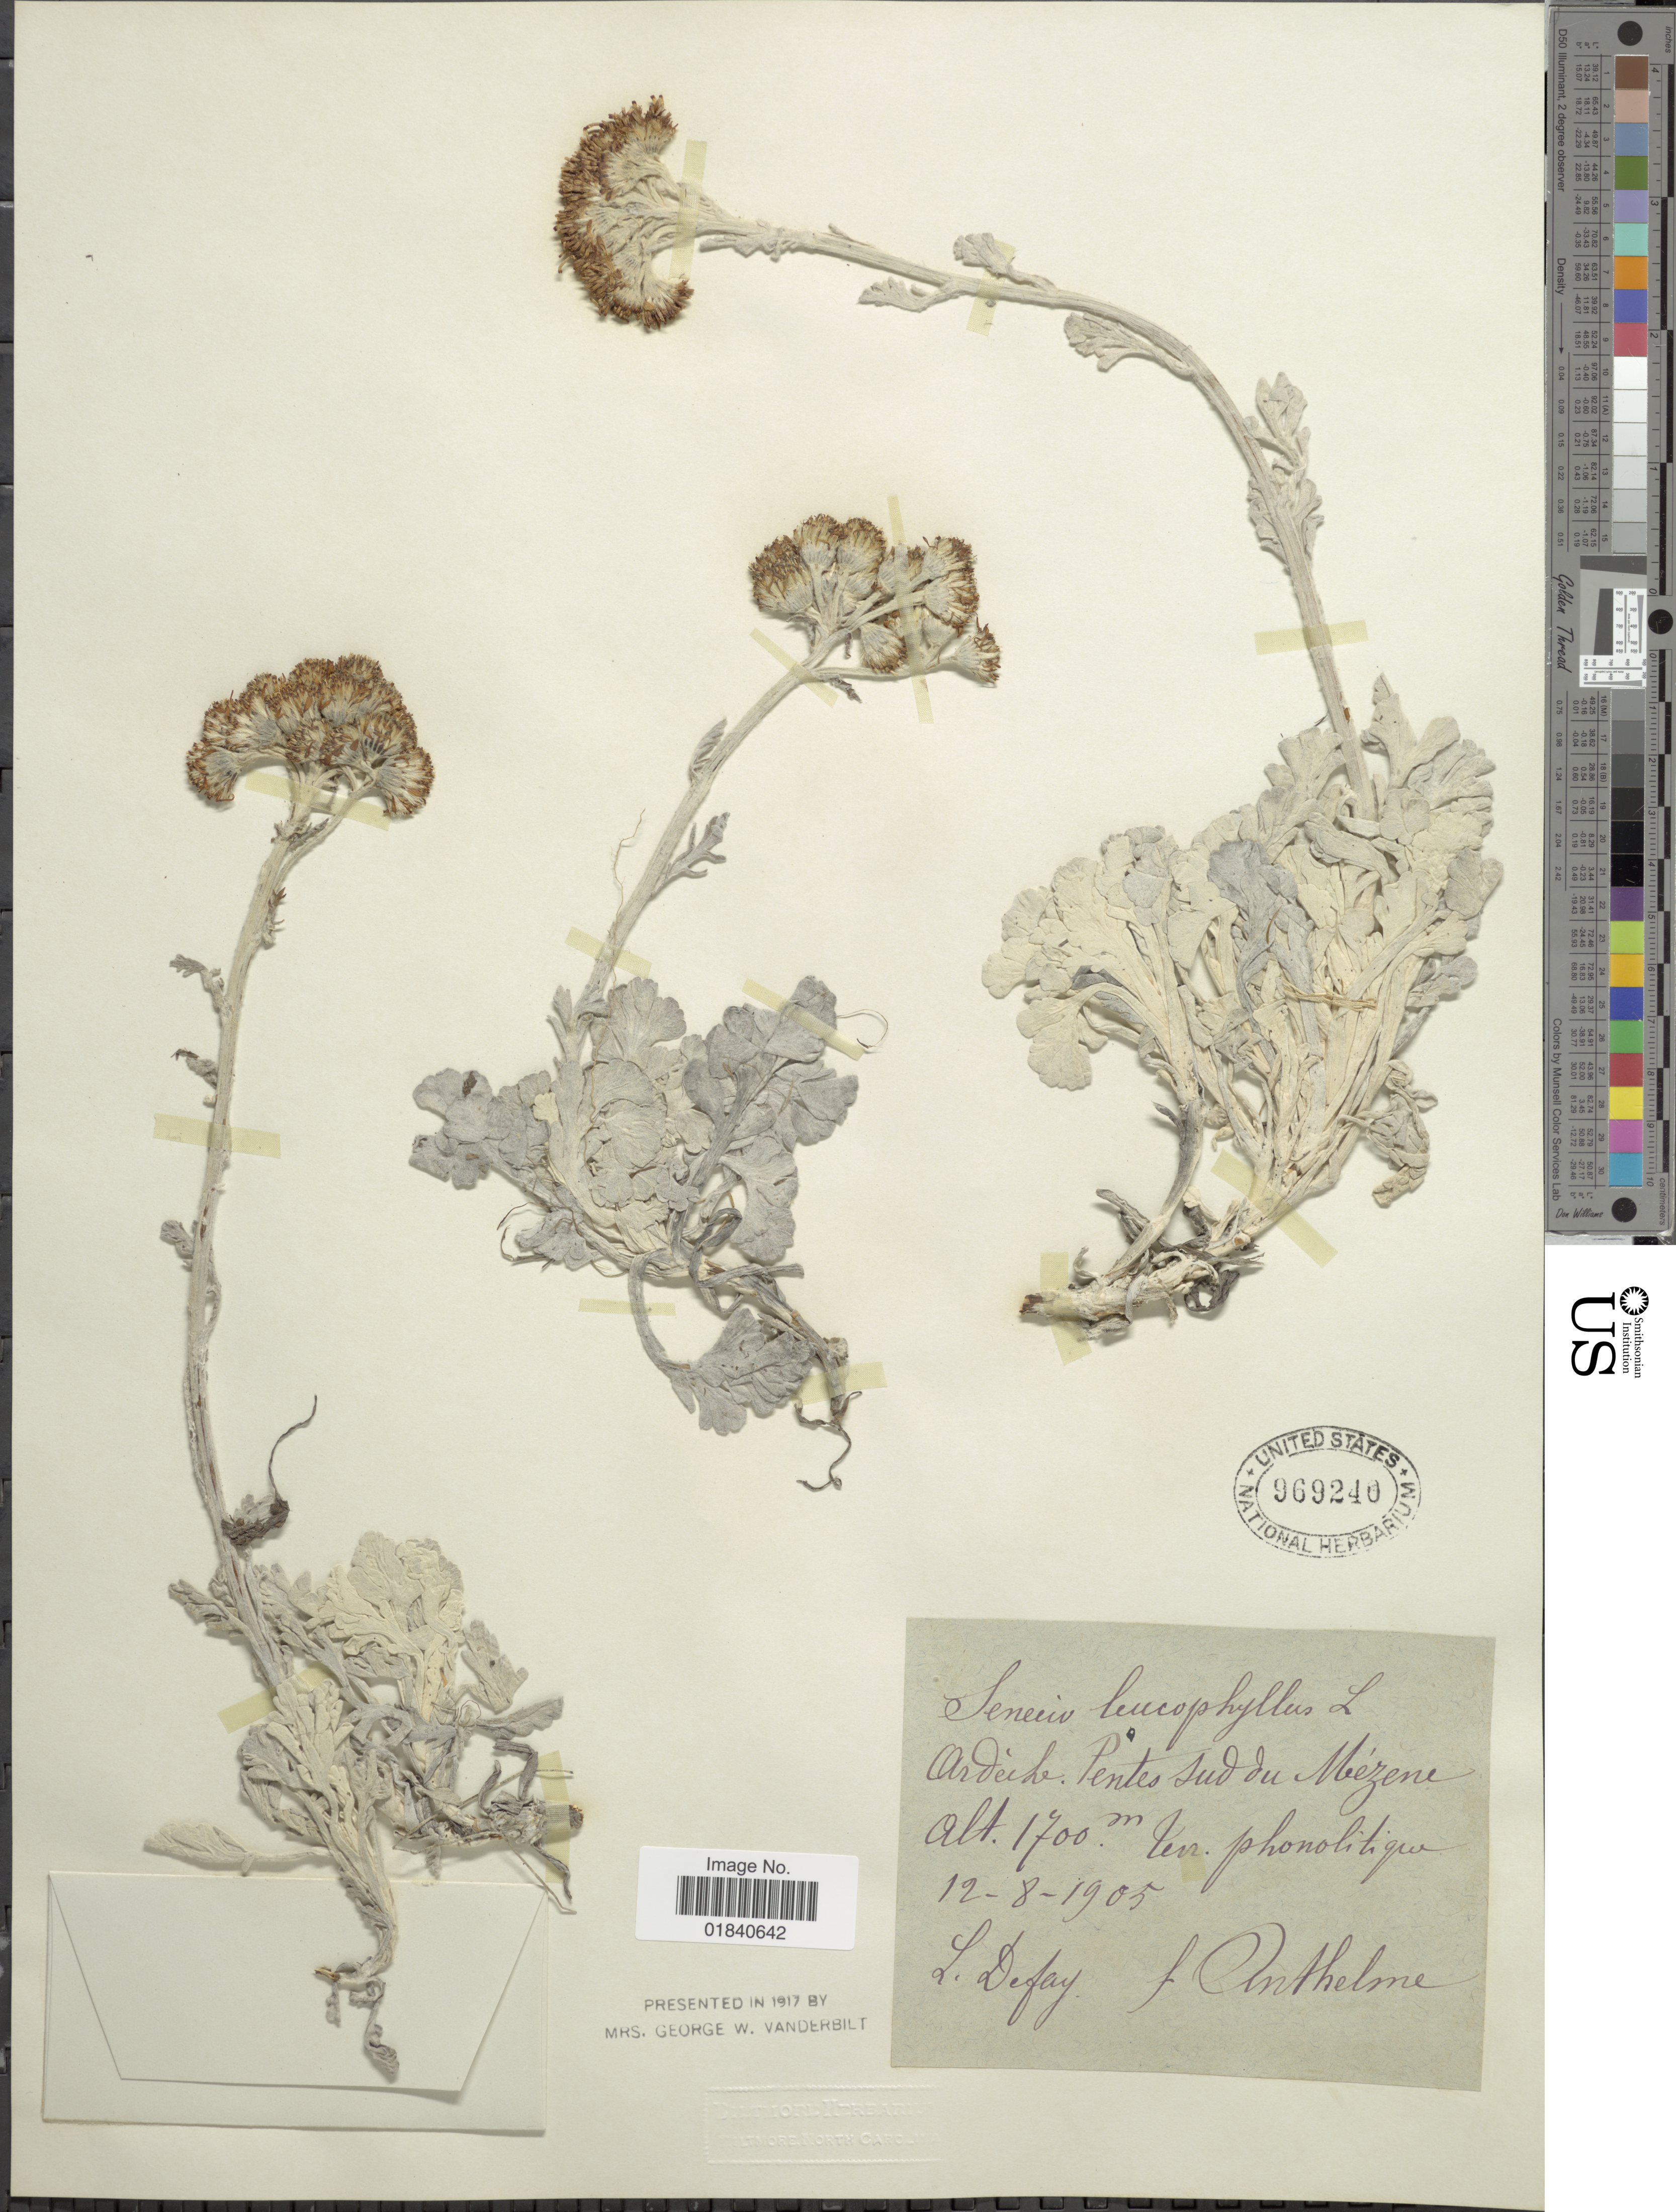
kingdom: Plantae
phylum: Tracheophyta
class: Magnoliopsida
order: Asterales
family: Asteraceae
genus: Jacobaea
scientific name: Jacobaea leucophylla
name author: (DC.) Pelser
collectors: L. Defay & F. Anthelme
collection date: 1905-08-12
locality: Ardeche Pentes sud du Mézenc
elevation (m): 1700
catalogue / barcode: US 969240